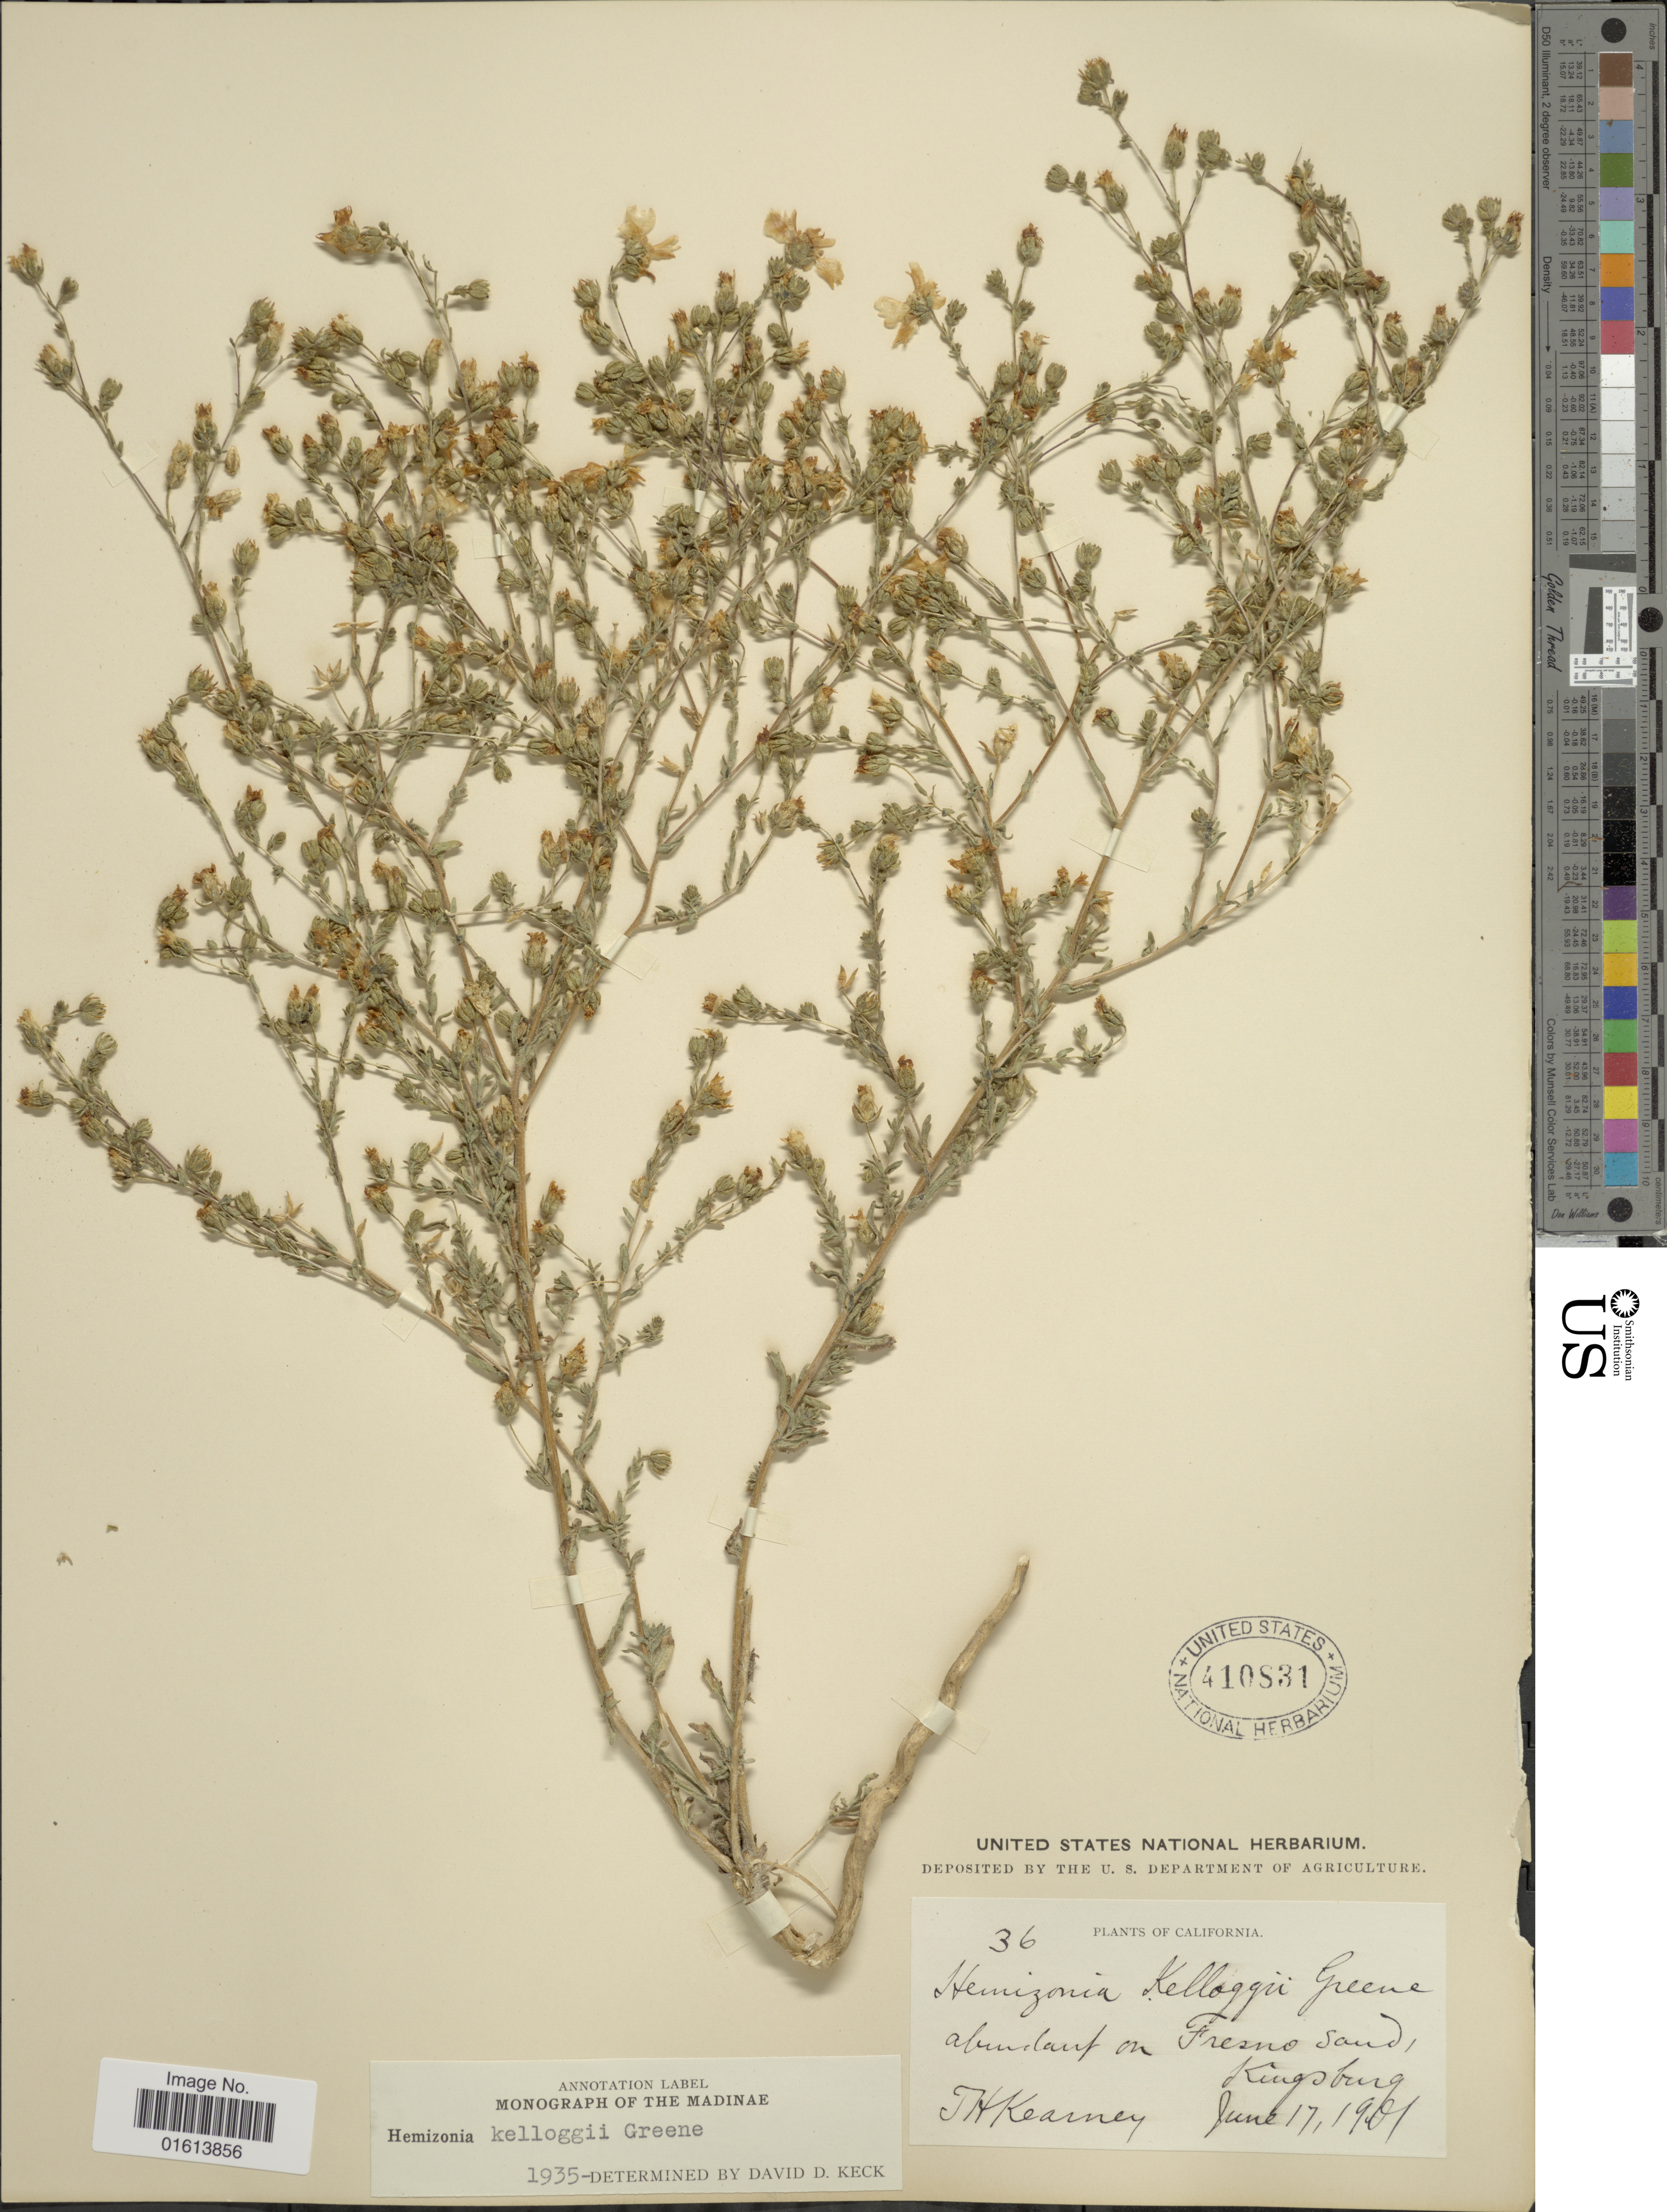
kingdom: Plantae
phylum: Tracheophyta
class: Magnoliopsida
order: Asterales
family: Asteraceae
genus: Deinandra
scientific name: Deinandra kelloggii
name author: (Greene) Greene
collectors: T. H. Kearney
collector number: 36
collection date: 1901-06-18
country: United States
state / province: California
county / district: Fresno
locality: California. abundant on Fresno Sand, Kingsburg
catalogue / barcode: US 410831